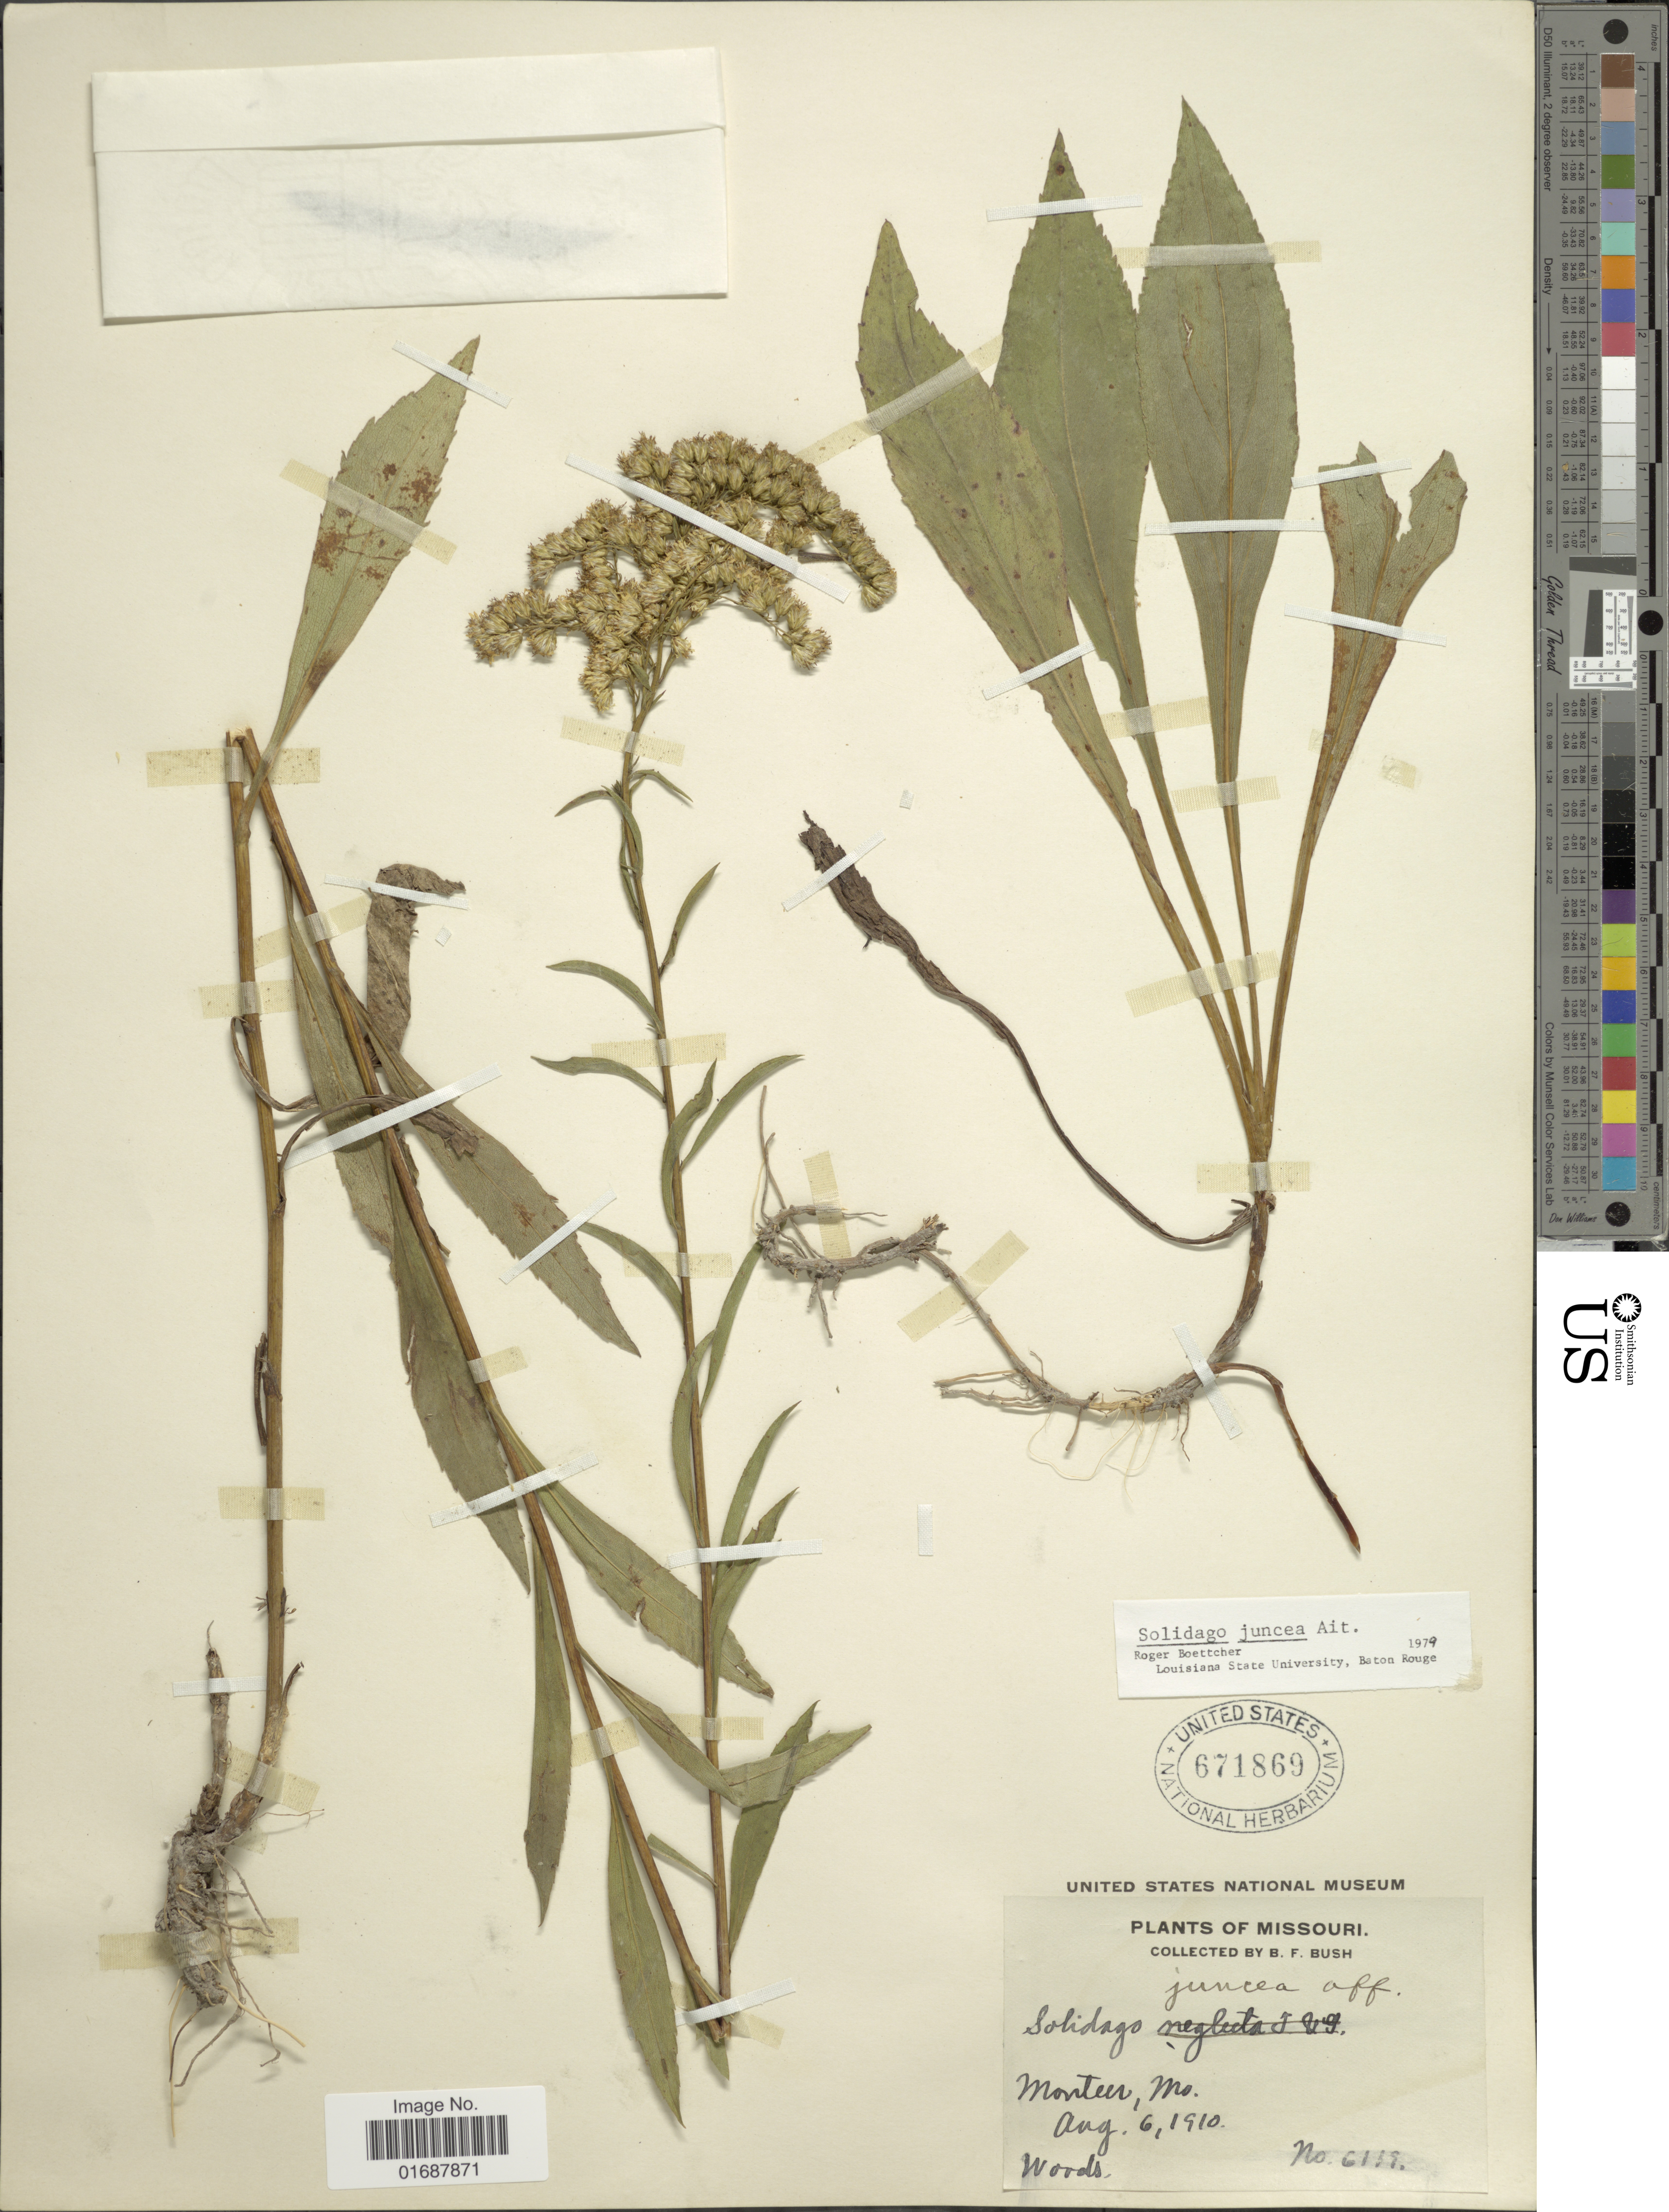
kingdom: Plantae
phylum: Tracheophyta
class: Magnoliopsida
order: Asterales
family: Asteraceae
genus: Solidago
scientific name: Solidago juncea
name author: Aiton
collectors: B. F. Bush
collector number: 6119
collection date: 1910-08-06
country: United States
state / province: Missouri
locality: Missouri, Monteer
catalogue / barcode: US 671869